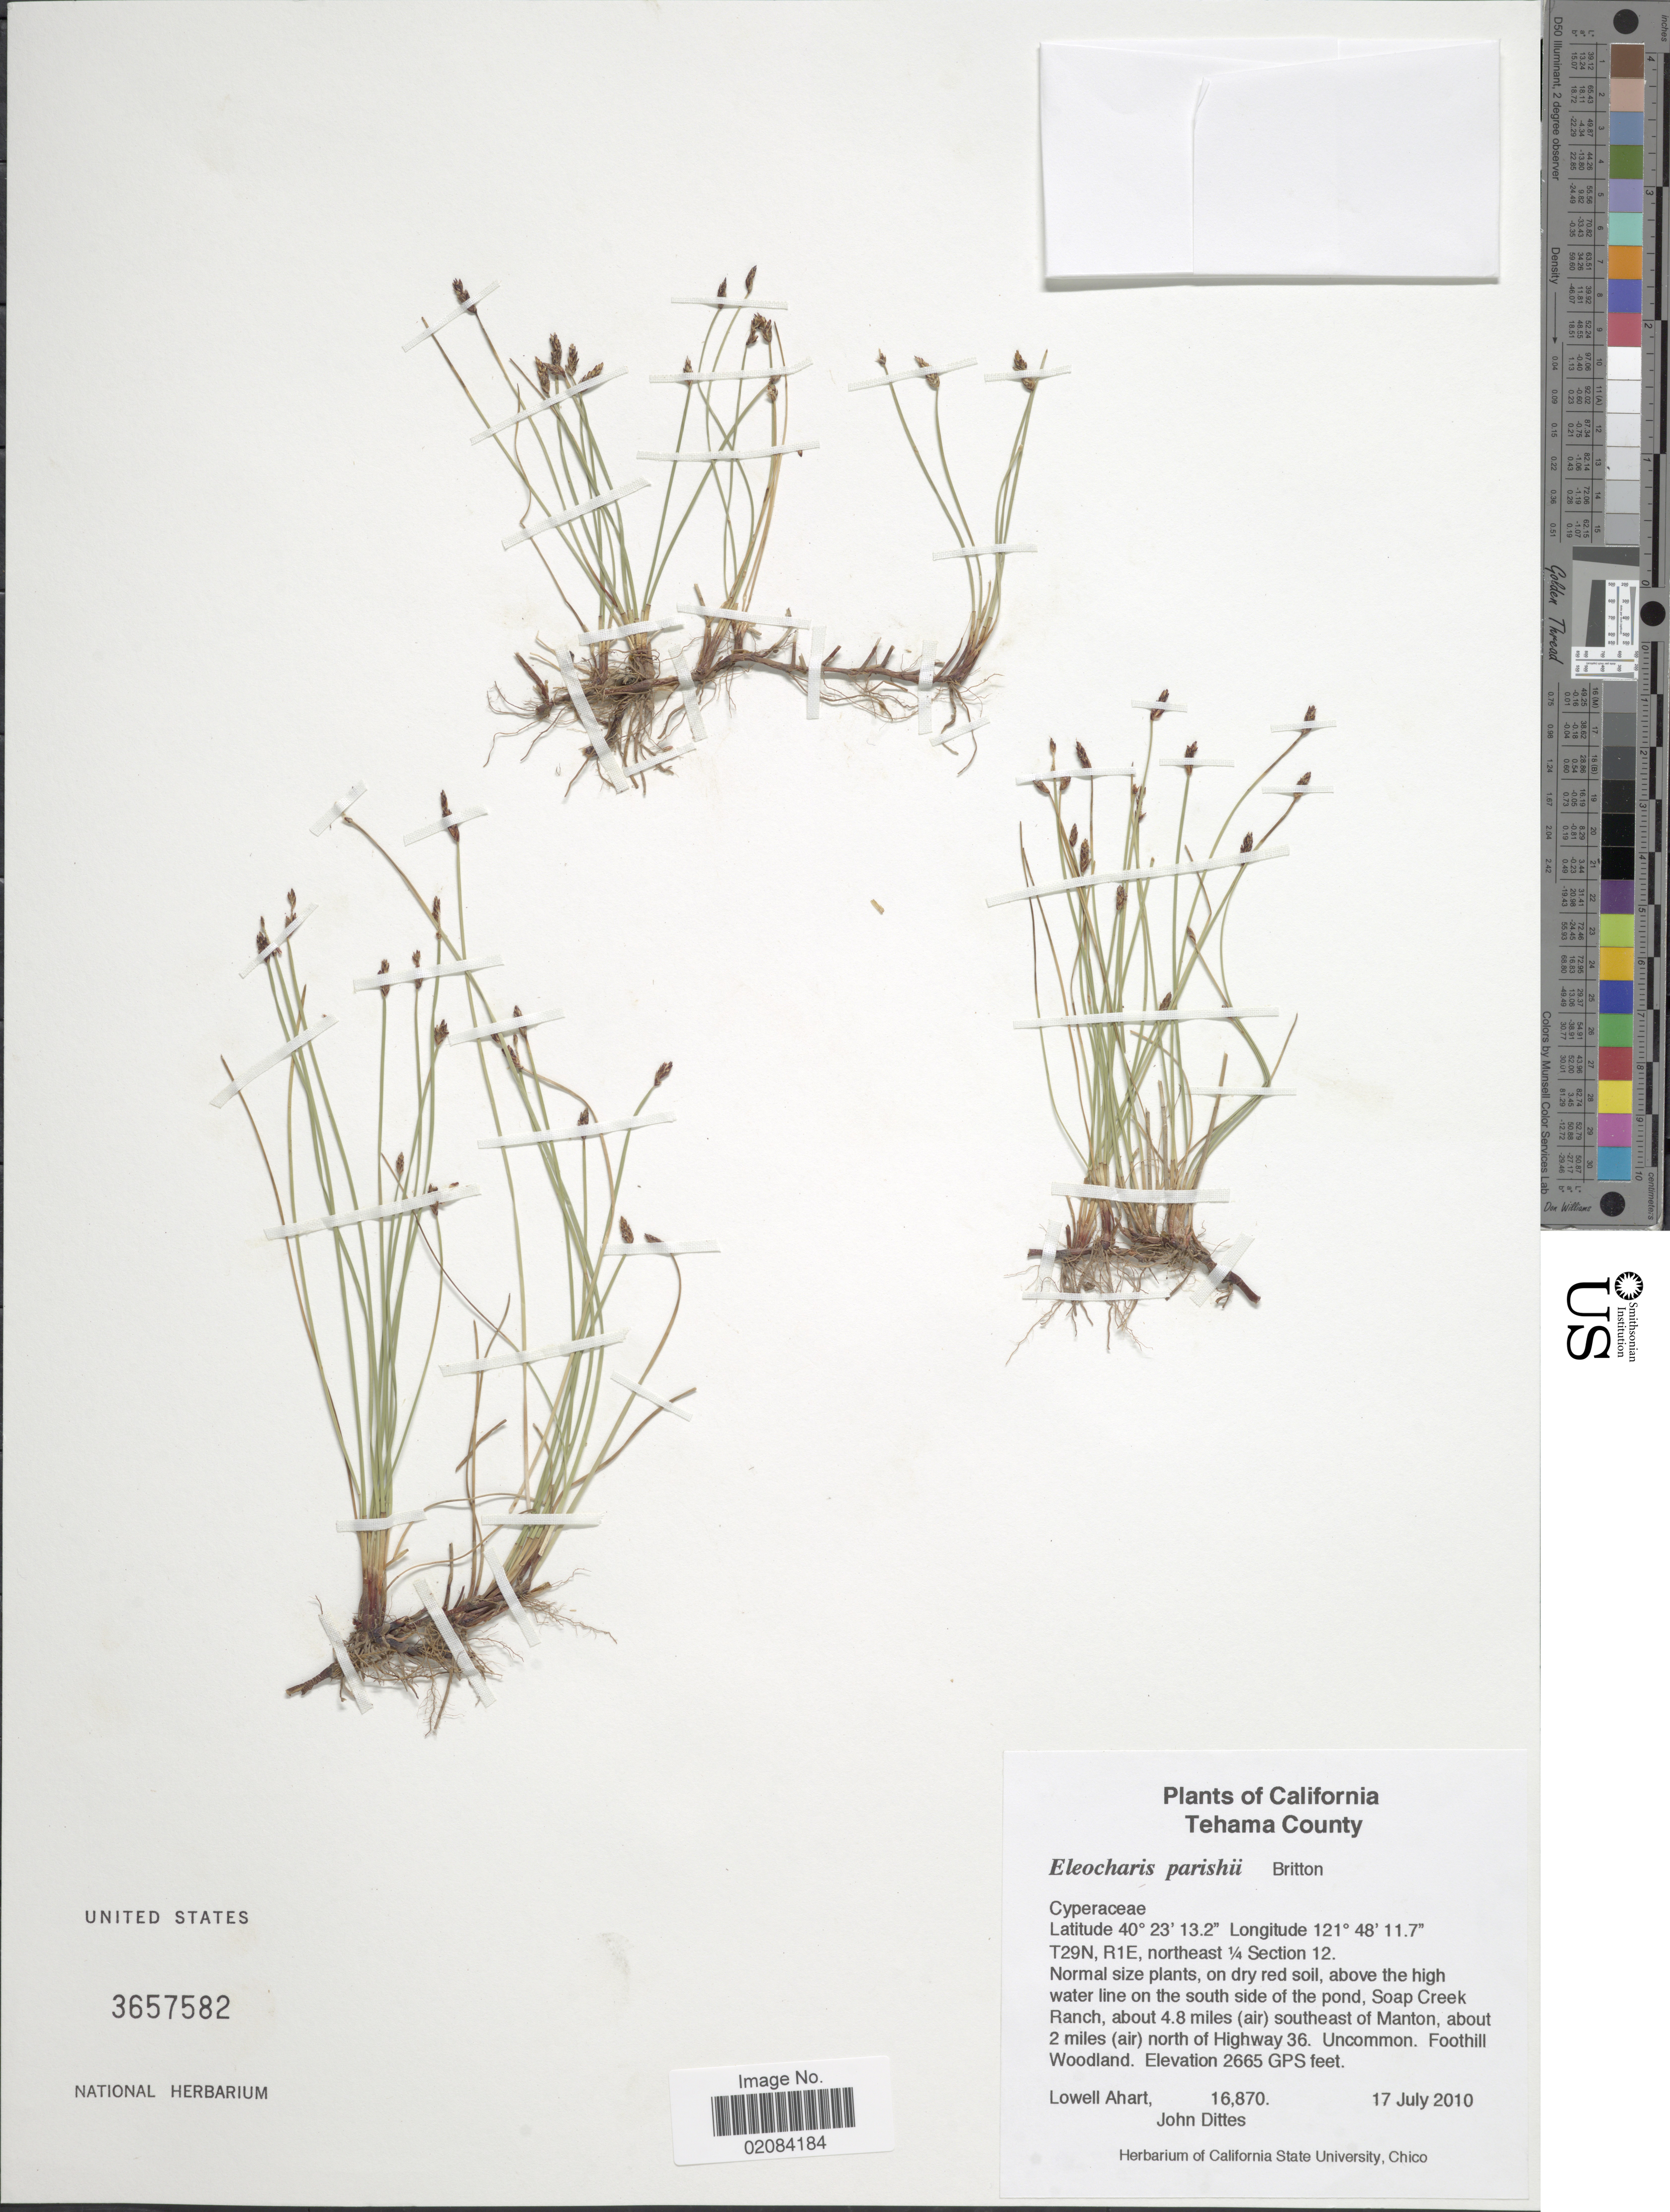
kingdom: Plantae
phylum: Tracheophyta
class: Liliopsida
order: Poales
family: Cyperaceae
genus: Eleocharis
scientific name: Eleocharis parishii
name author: Britton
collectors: L. Ahart & J. Dittes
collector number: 16870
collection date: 2010-07-17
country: United States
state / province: California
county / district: Tehama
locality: California, Tehama County. T29N, R1E, northeast 1/4 Section 12. Soap Creek Ranch, about 4.8 miles (air) southeast of Manton, about 2 miles (air) north of Highway 36.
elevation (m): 812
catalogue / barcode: US 3657582